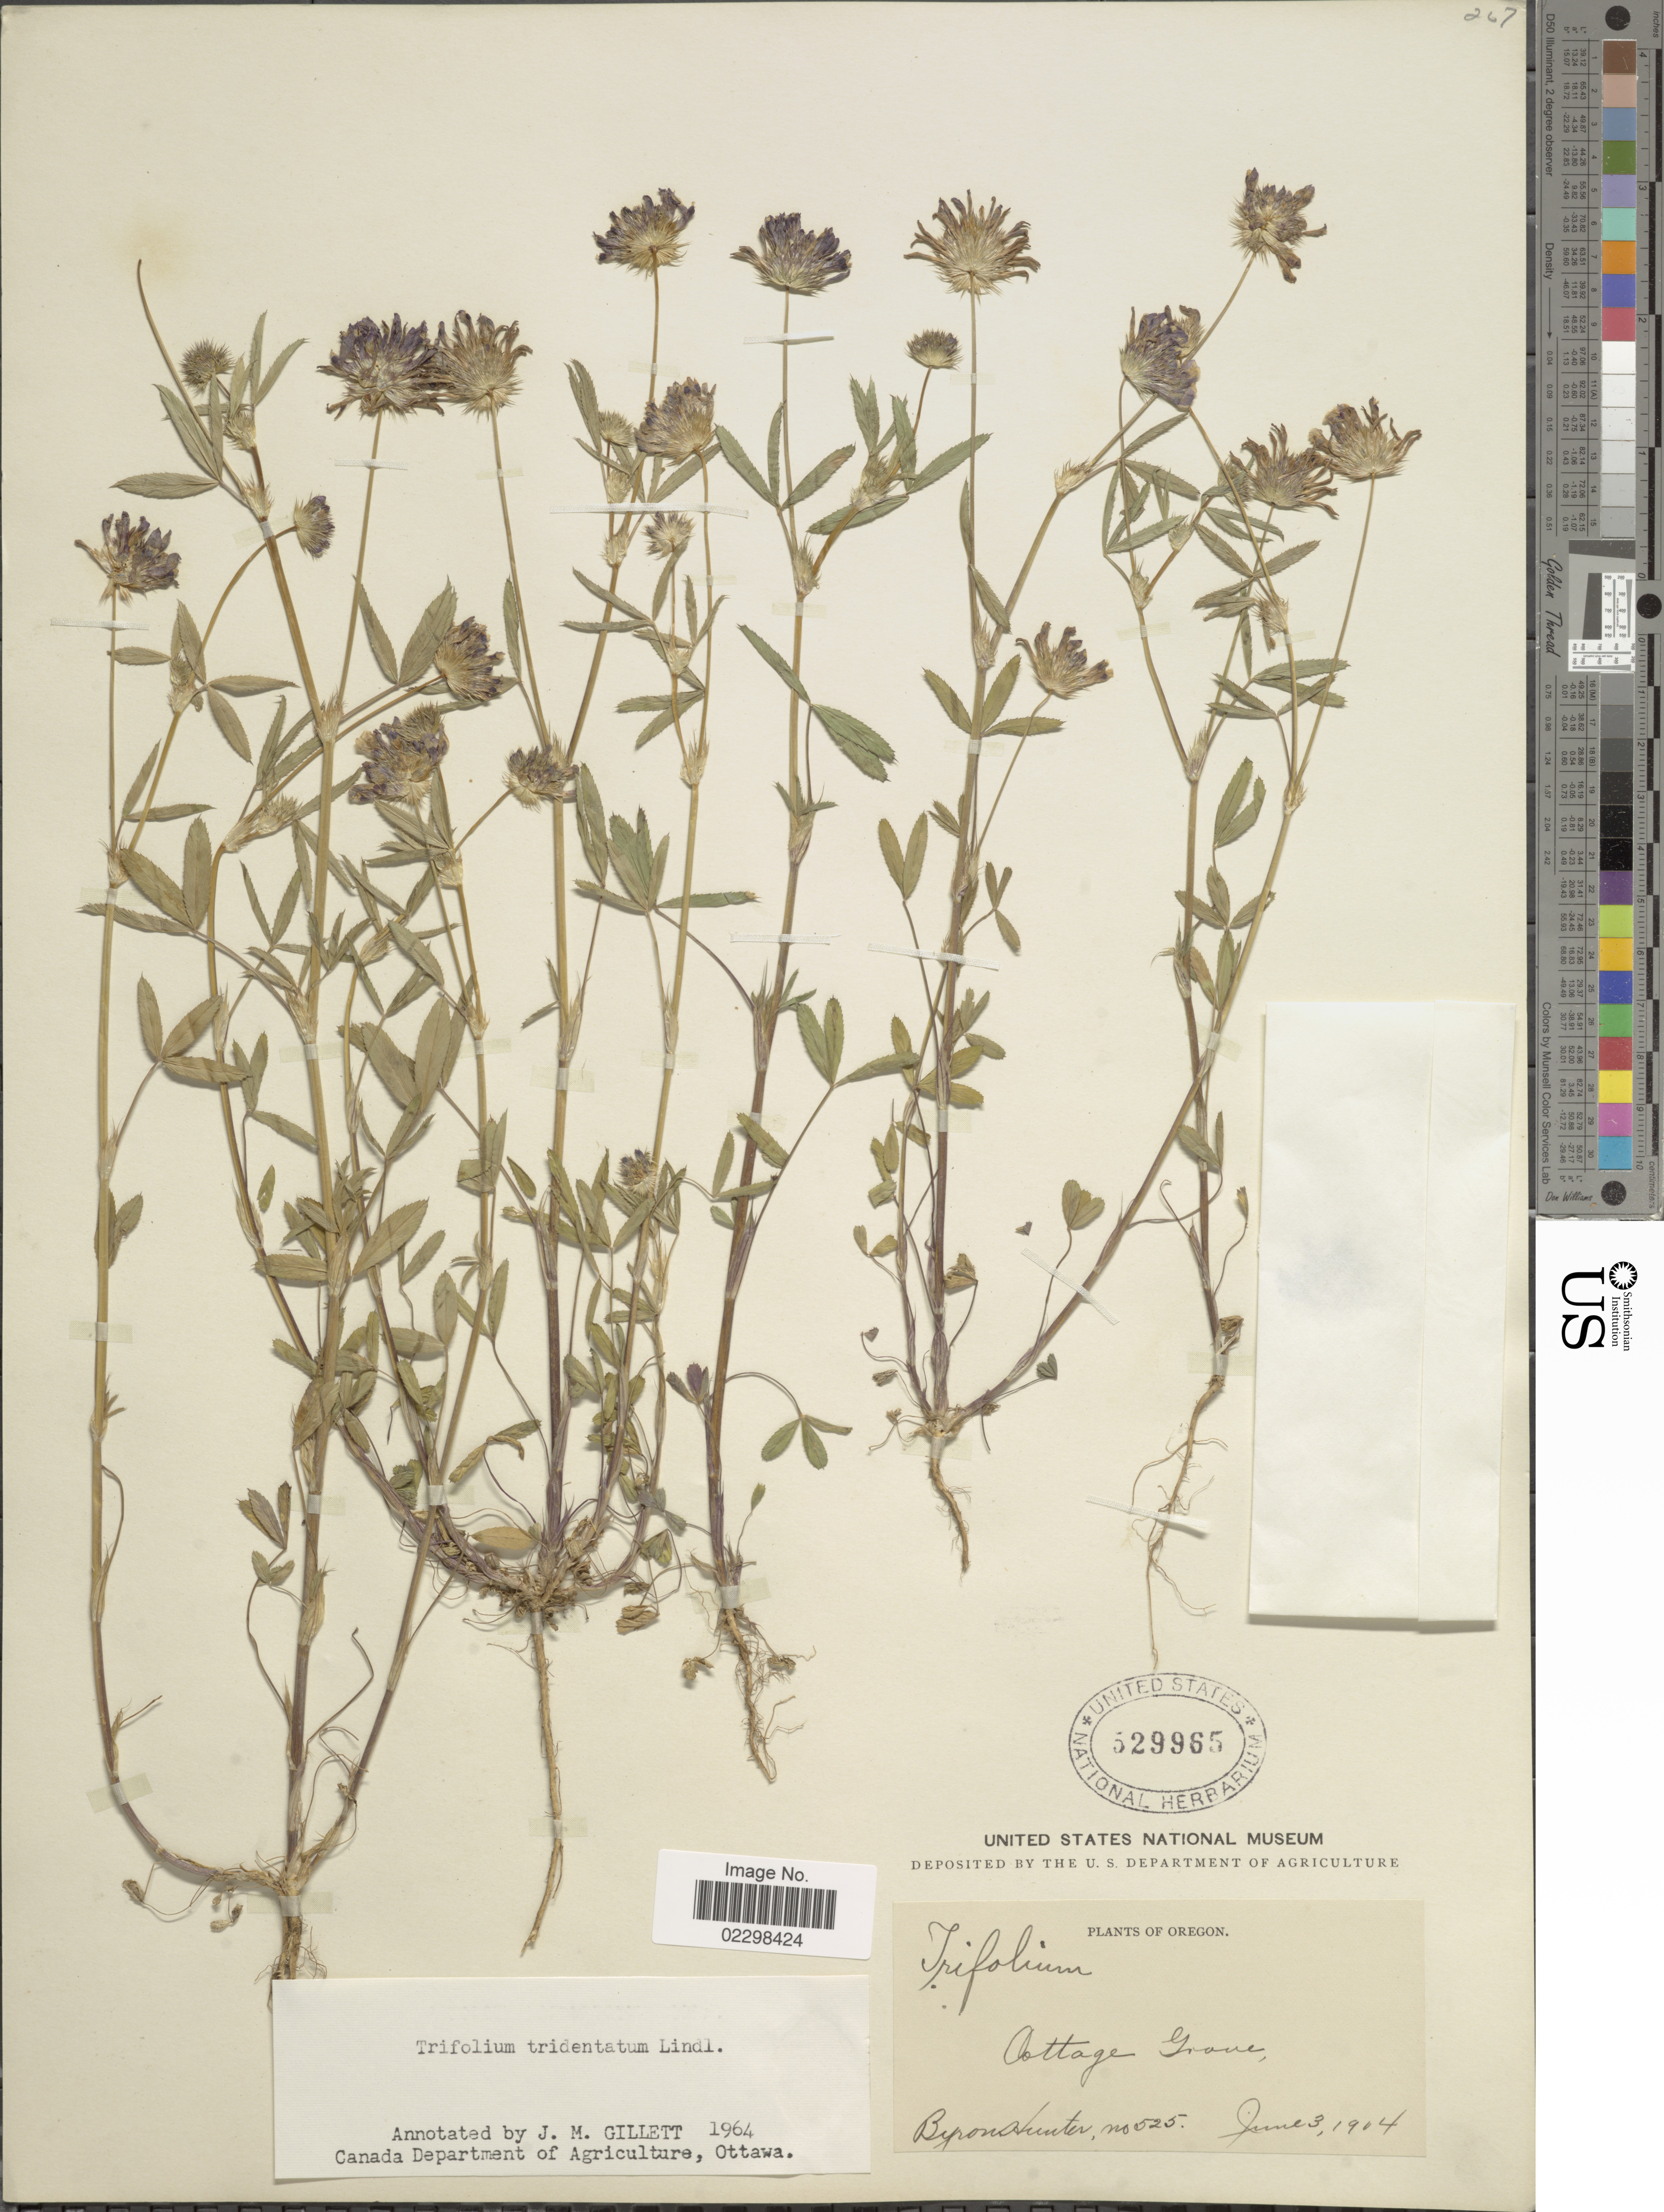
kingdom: Plantae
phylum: Tracheophyta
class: Magnoliopsida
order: Fabales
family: Fabaceae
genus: Trifolium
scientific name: Trifolium tridentatum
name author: Lindl.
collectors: B. Hunter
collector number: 525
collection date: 1904-06-03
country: United States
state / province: Oregon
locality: Oregon, Cottage Grove.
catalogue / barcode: US 529965